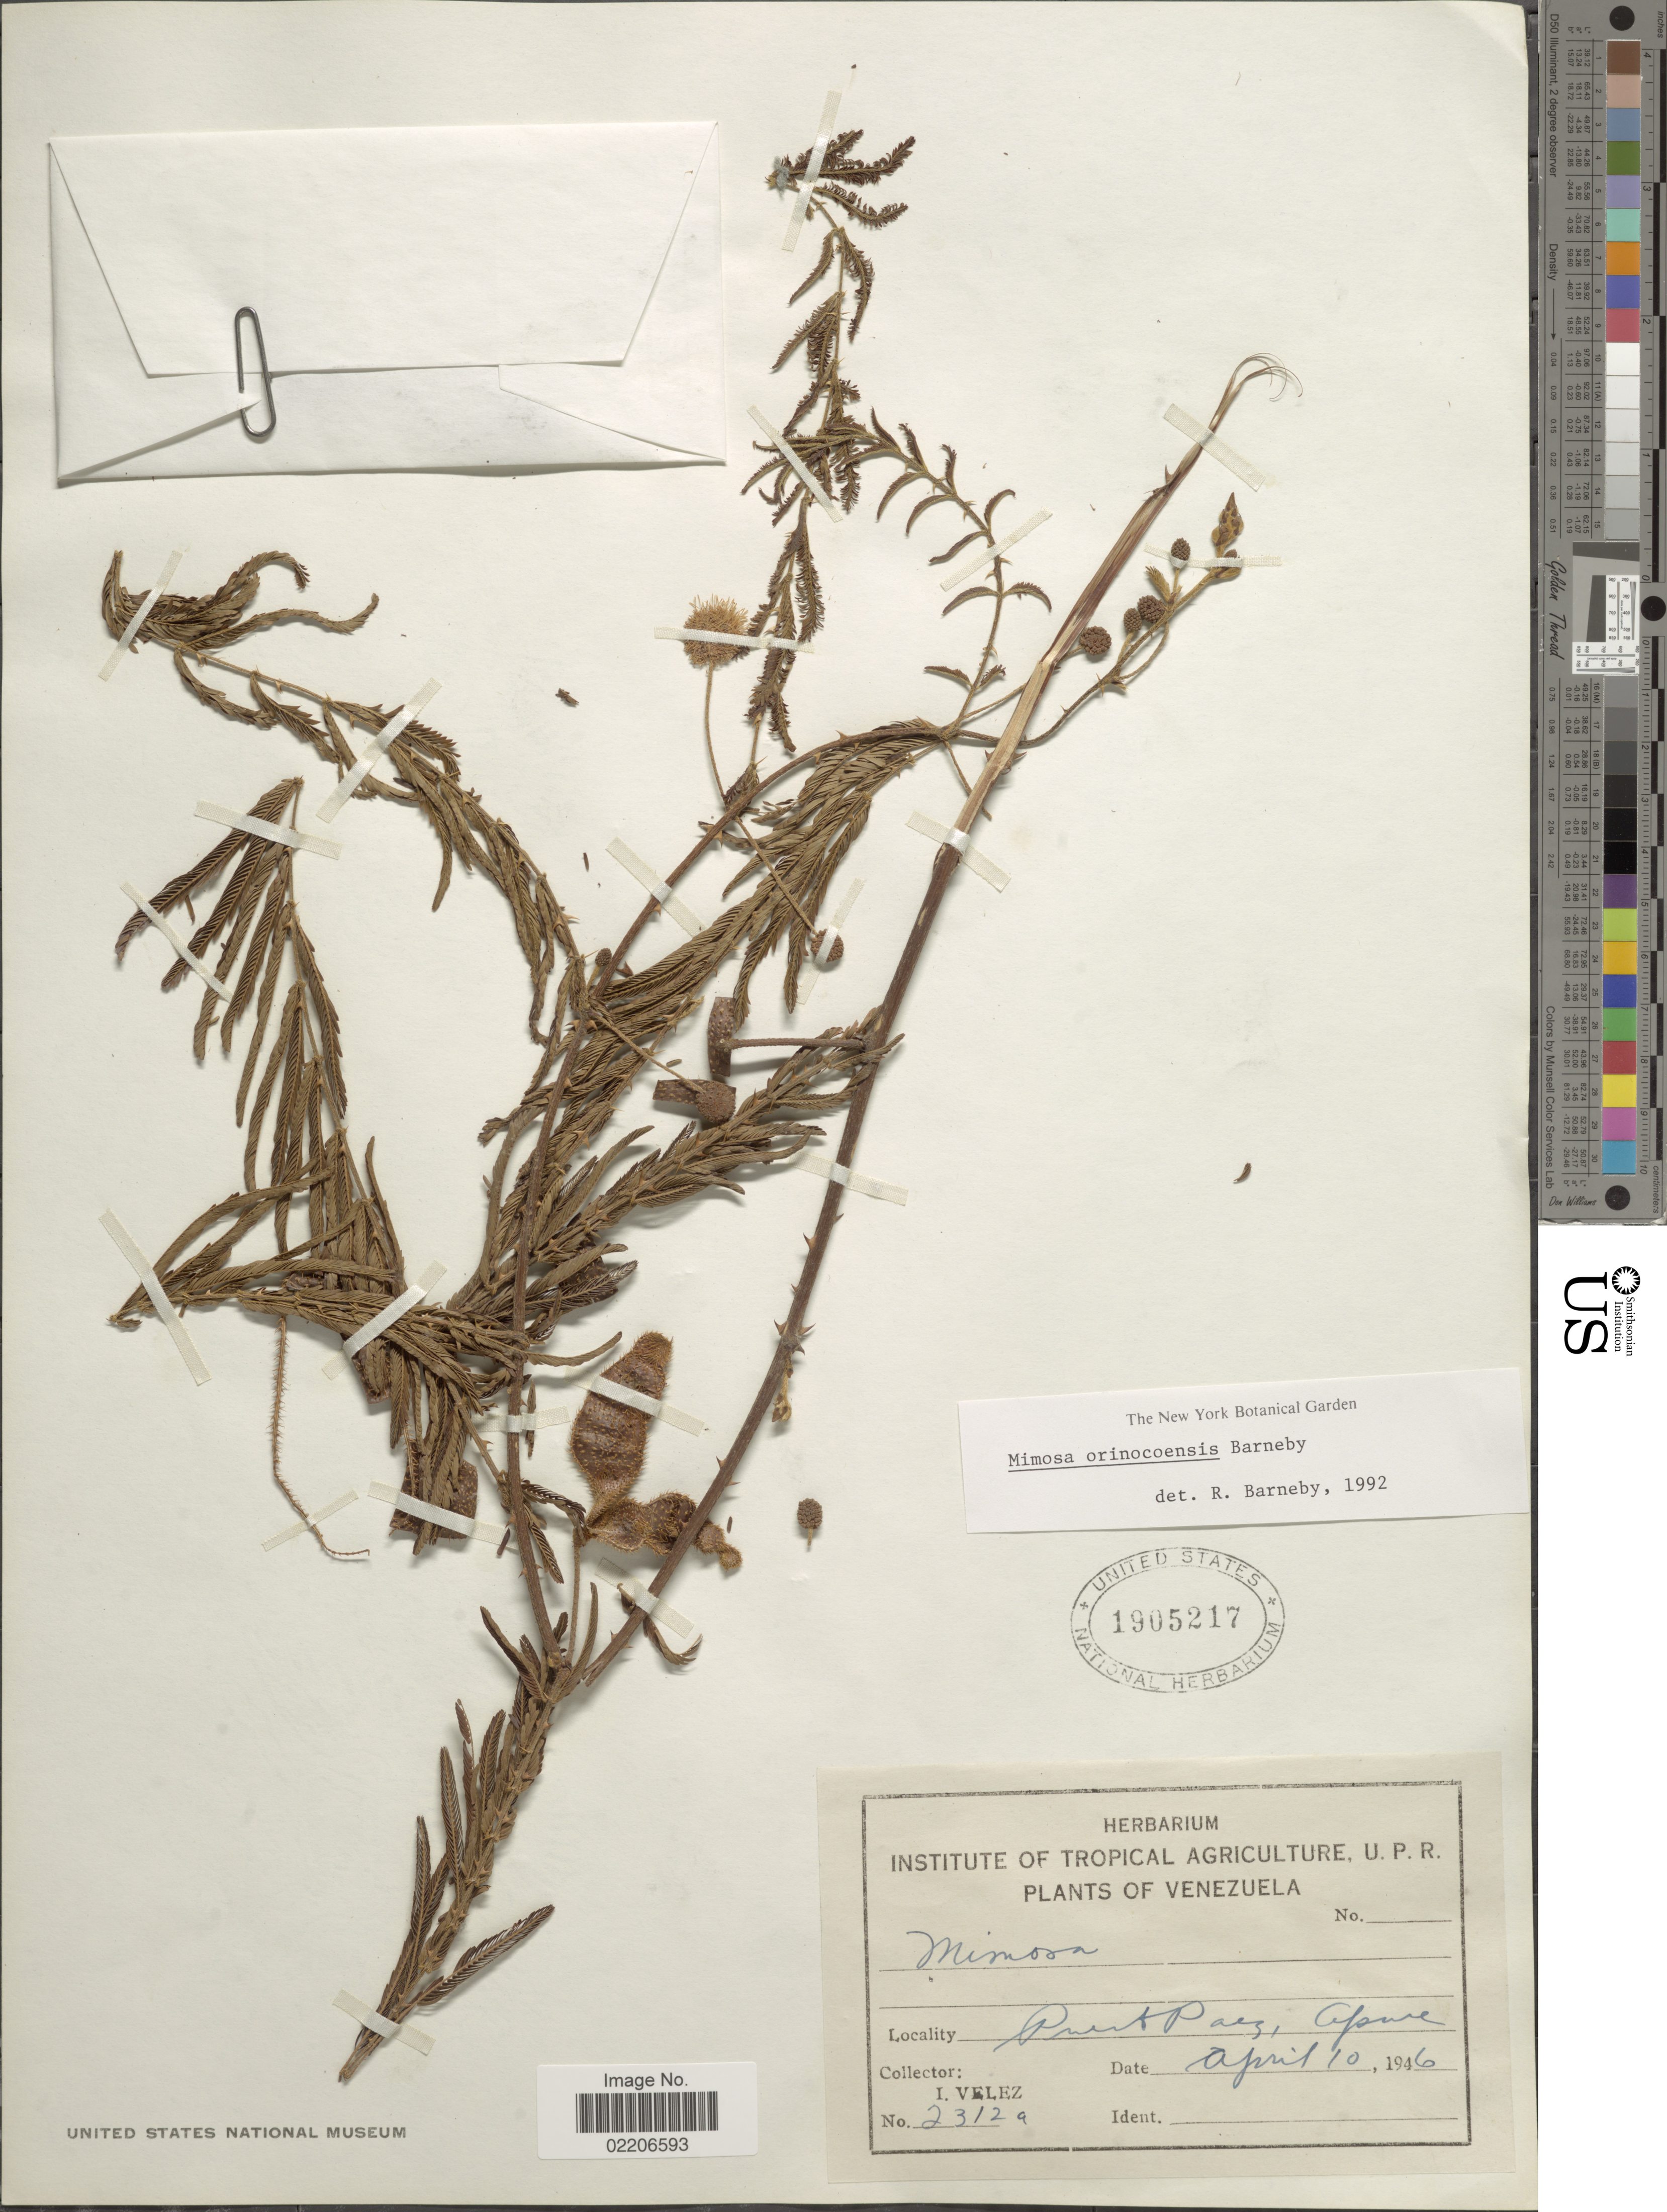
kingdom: Plantae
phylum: Tracheophyta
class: Magnoliopsida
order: Fabales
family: Fabaceae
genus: Mimosa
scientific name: Mimosa orinocoensis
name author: Barneby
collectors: I. Velez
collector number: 2312a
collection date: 1946-04-10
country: Venezuela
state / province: Apure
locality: Puerto Paez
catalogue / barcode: US 1905217